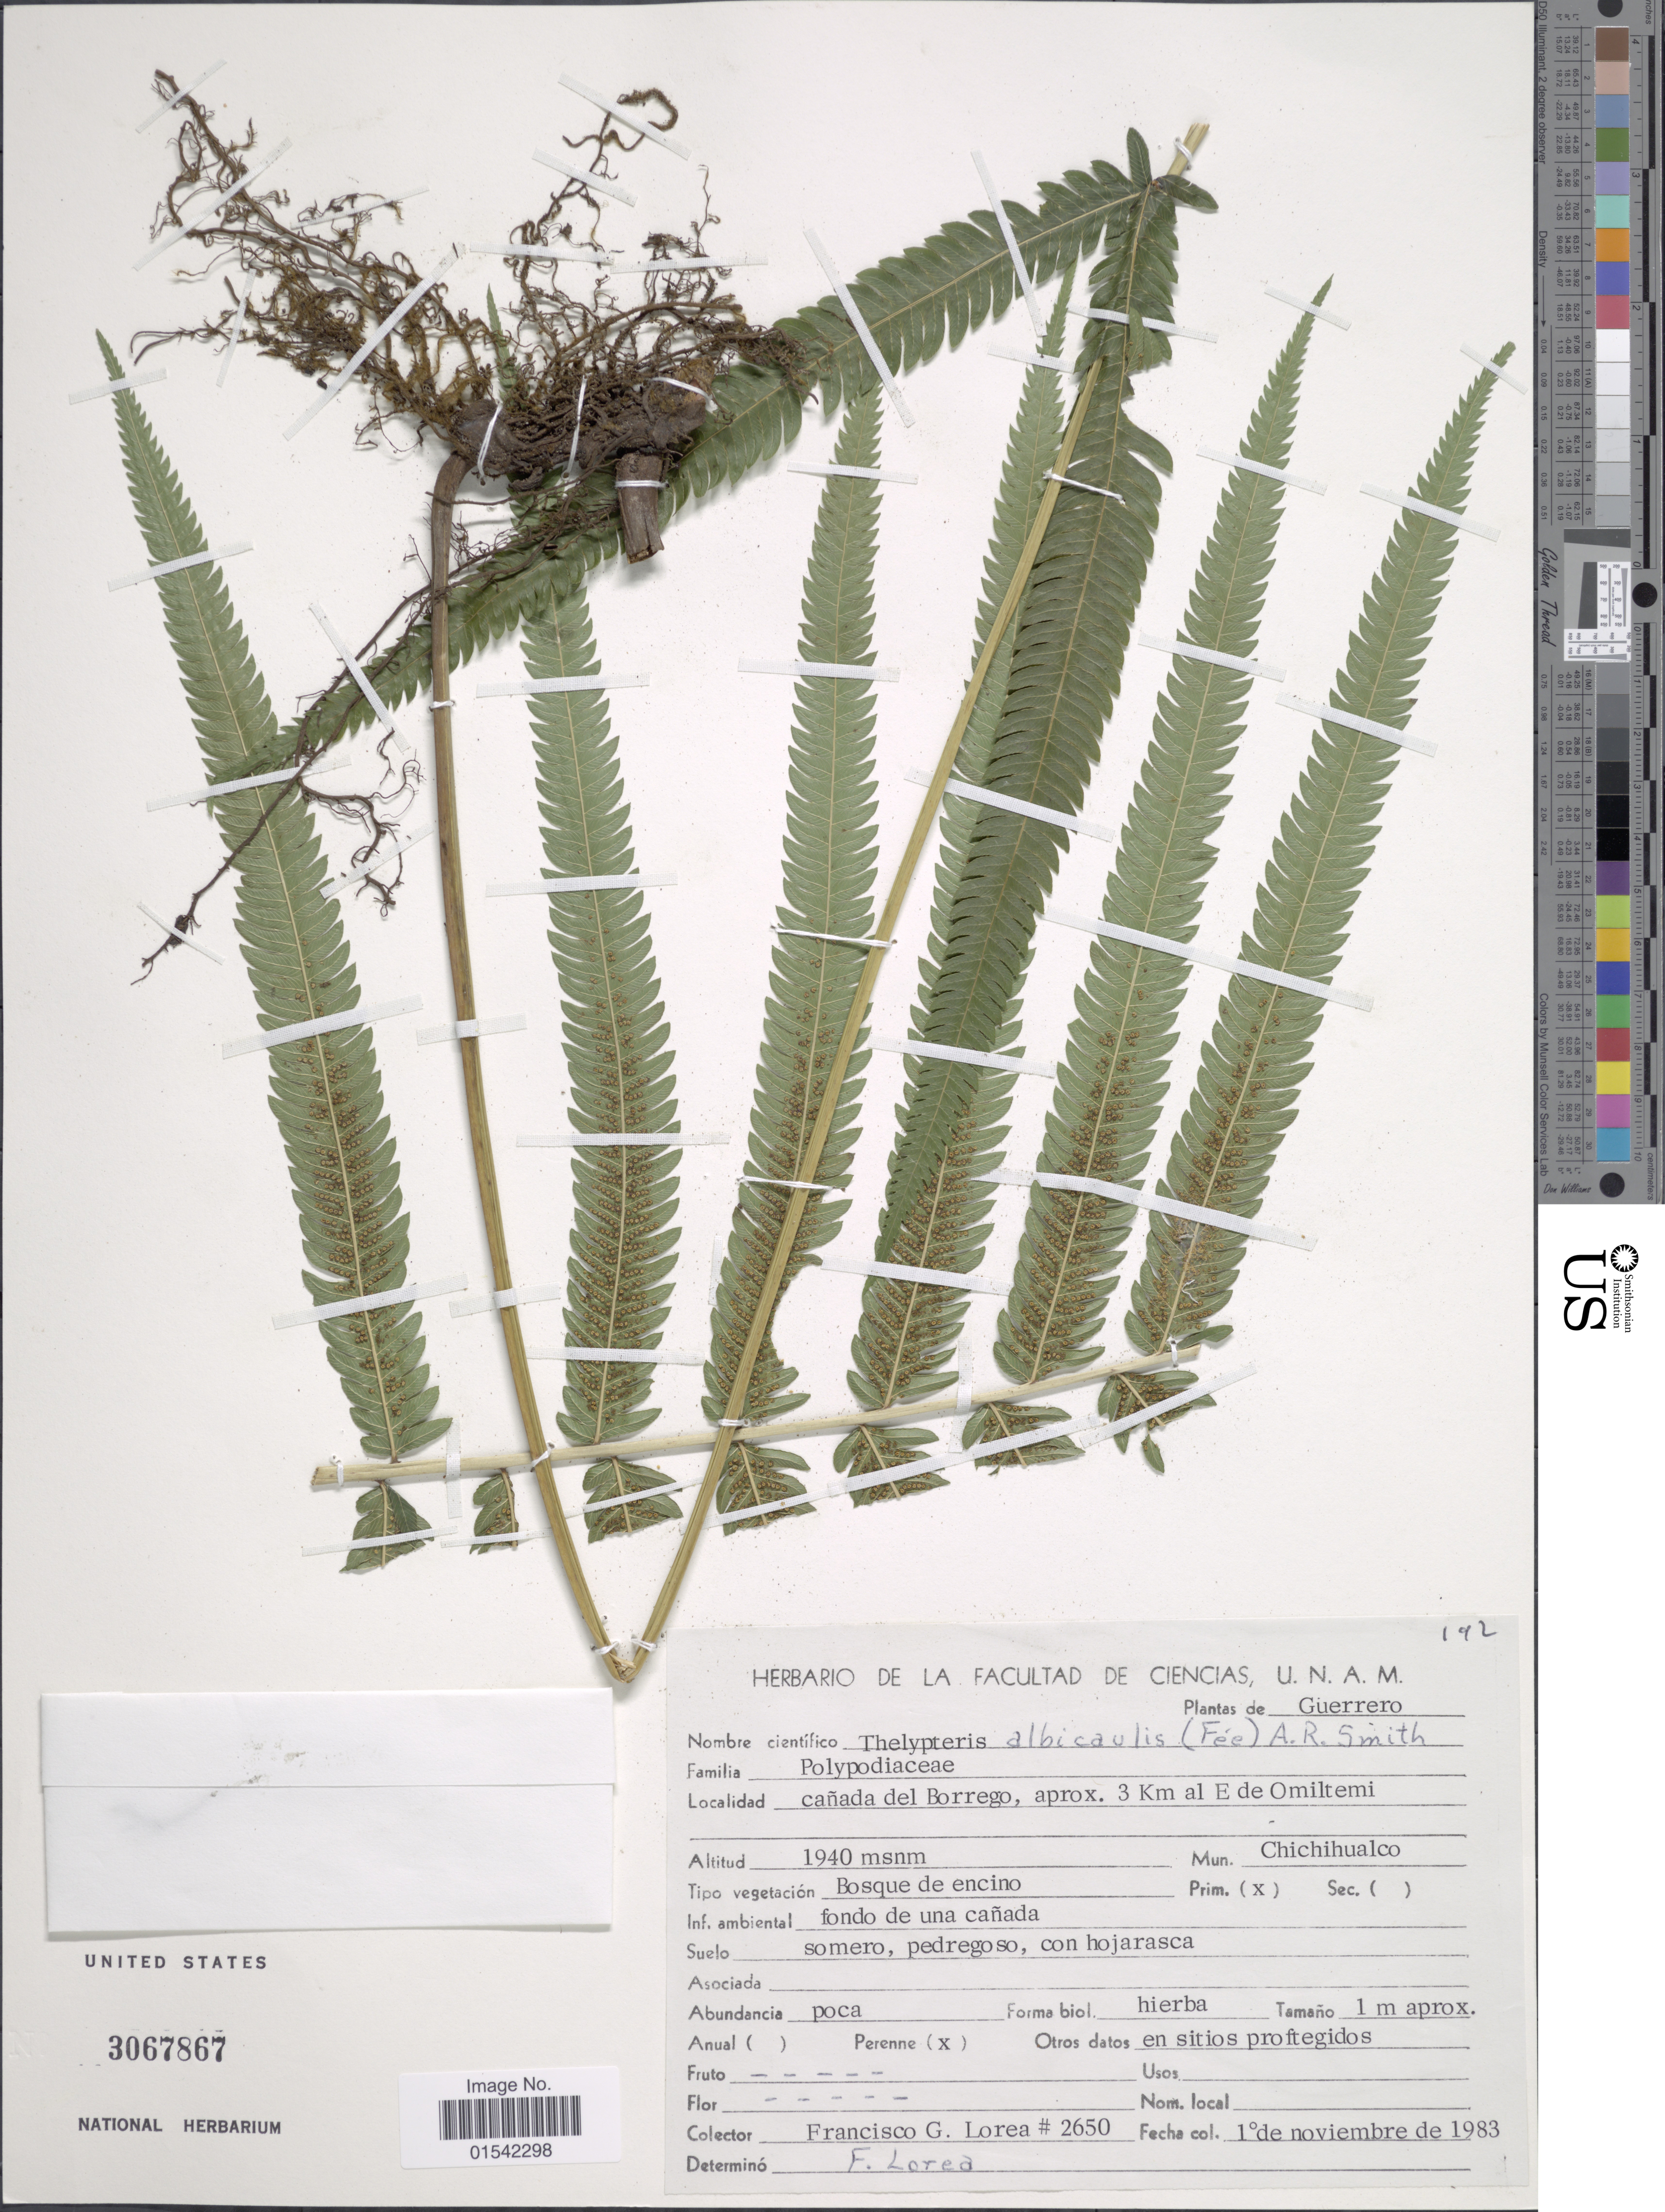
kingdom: Plantae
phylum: Tracheophyta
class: Polypodiopsida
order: Polypodiales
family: Thelypteridaceae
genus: Cyclosorus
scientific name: Cyclosorus albicaulis (Fée) comb. nov., ined 2015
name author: (Fée)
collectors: F. Lorea-Hernandez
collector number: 2650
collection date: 1983-11-01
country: Mexico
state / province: Guerrero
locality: Cañada del Borrego, aprox. 3 Km al E de Omiltemi, Mun. Chichihualco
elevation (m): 1940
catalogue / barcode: US 3067867